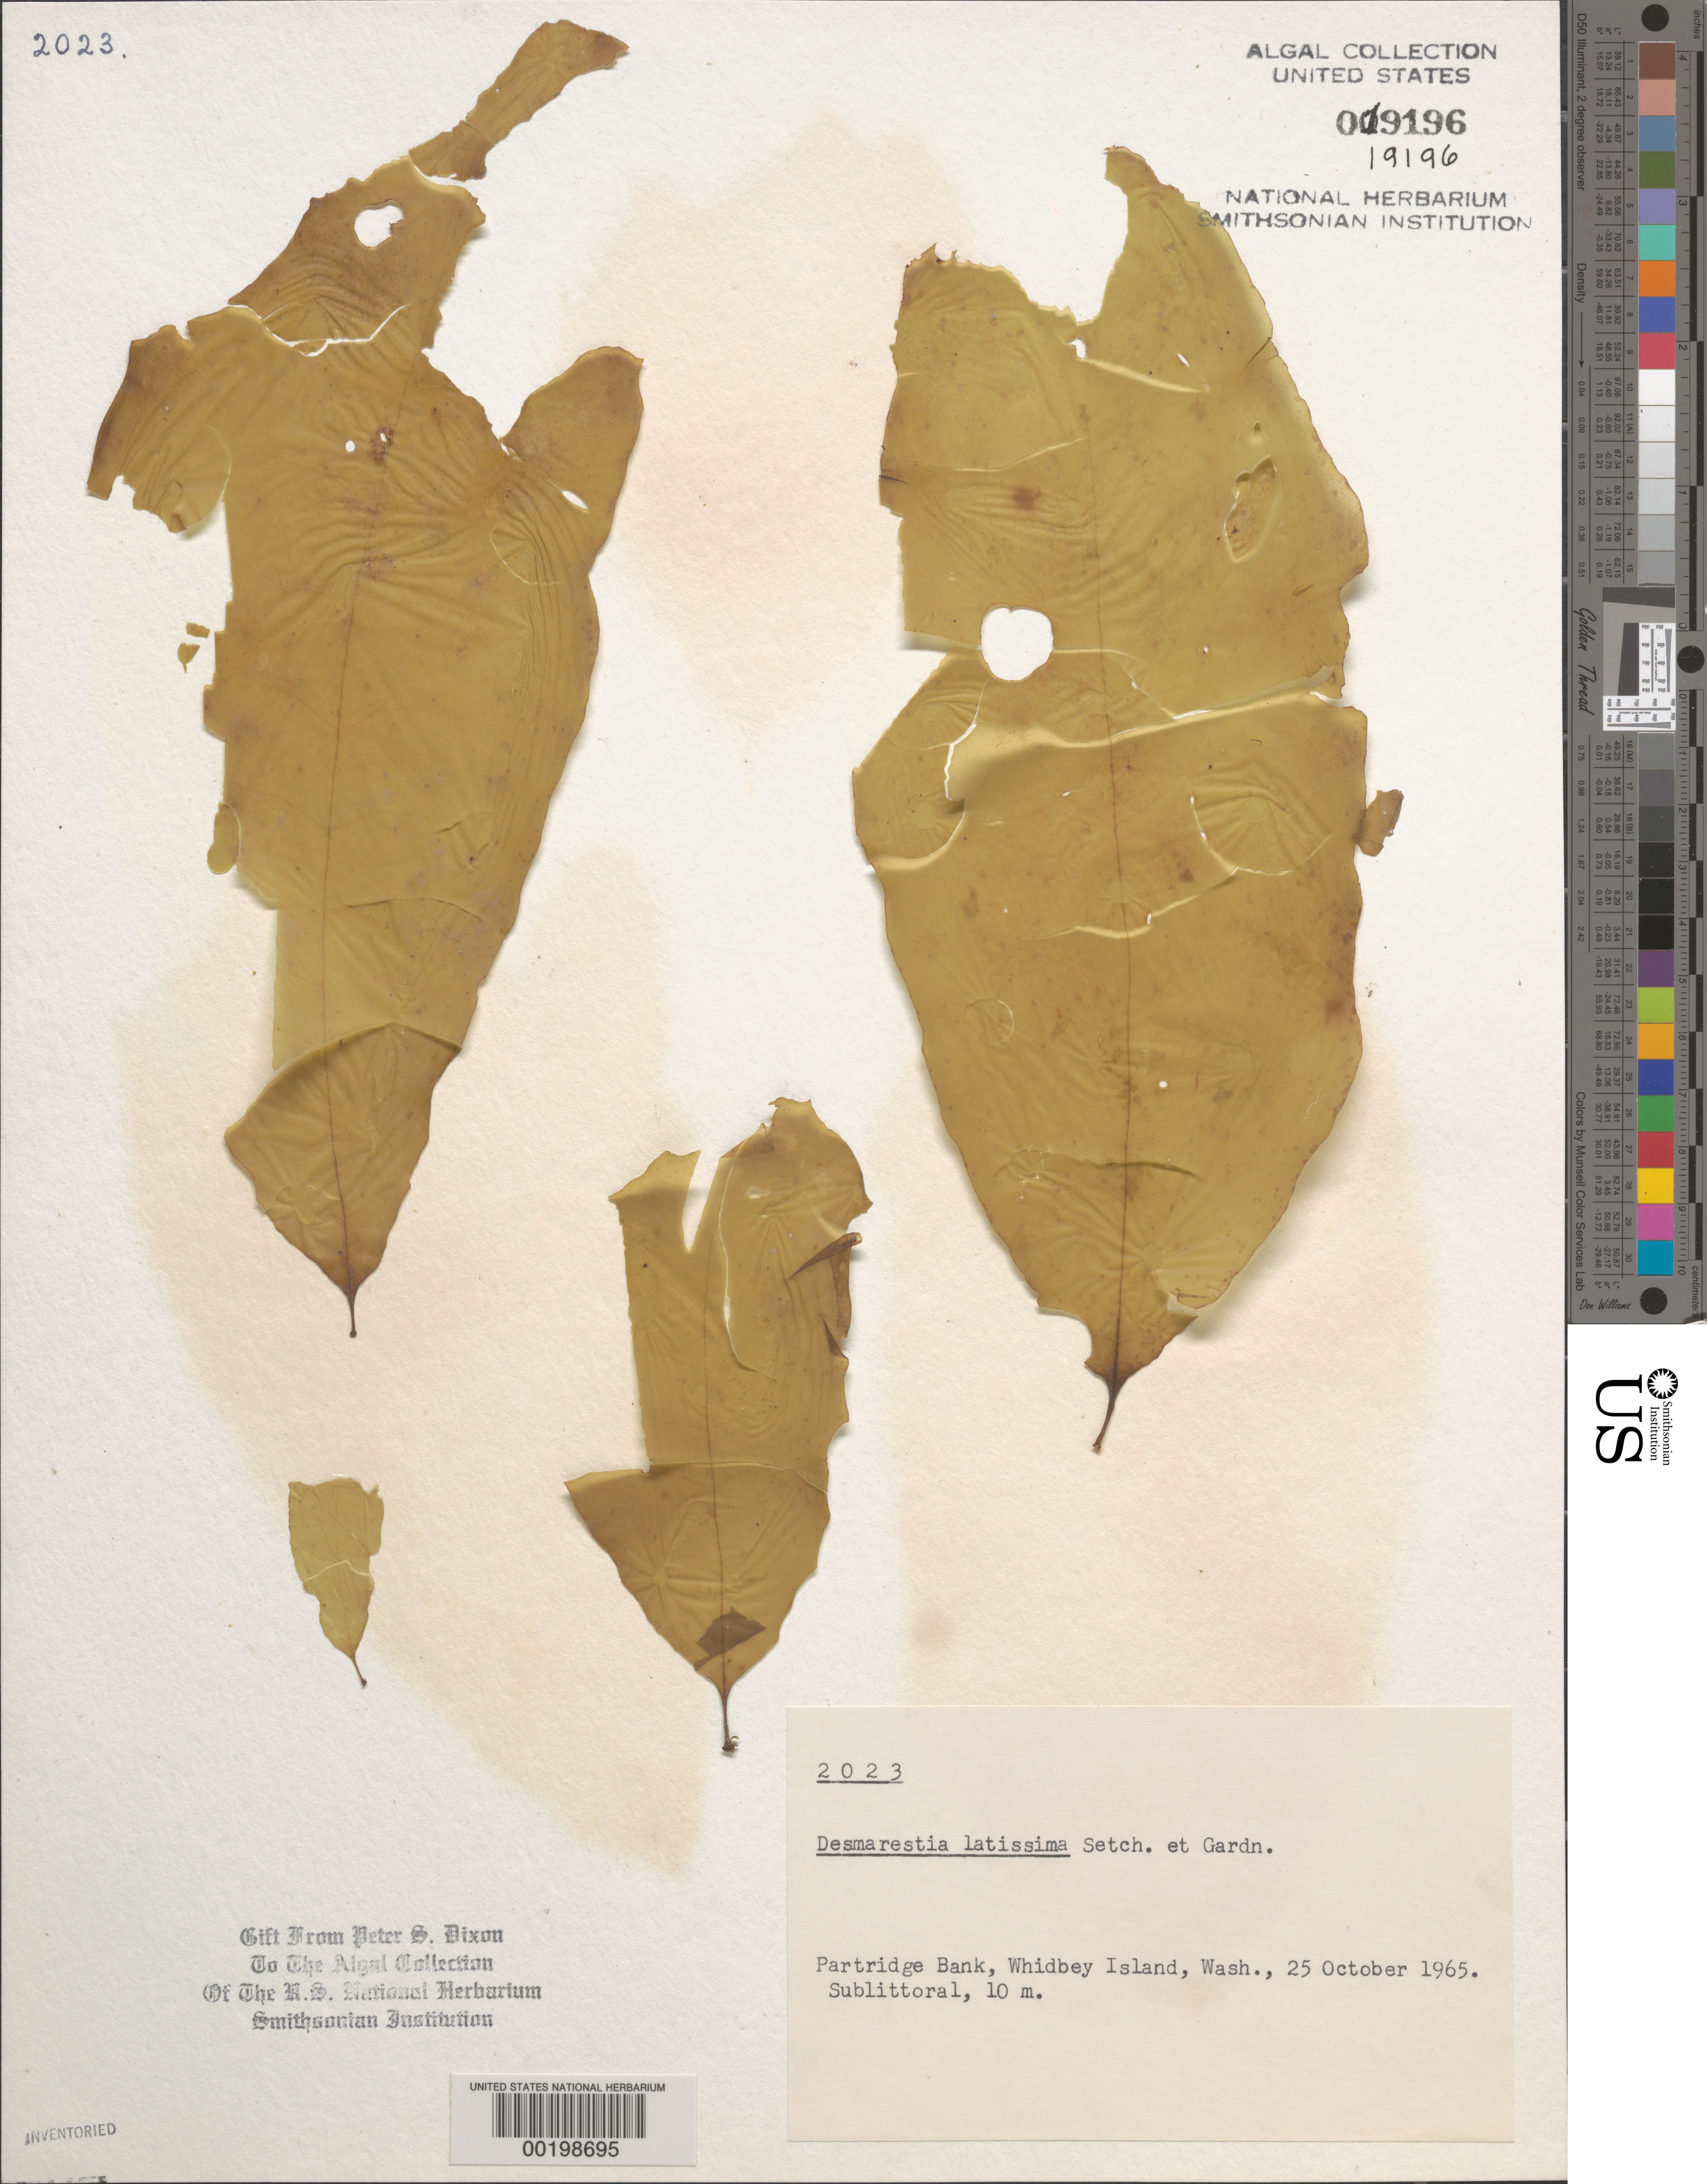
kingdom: Chromista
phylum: Ochrophyta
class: Phaeophyceae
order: Desmarestiales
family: Desmarestiaceae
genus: Desmarestia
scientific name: Desmarestia latissima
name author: Setch. & N.L. Gardner in Pease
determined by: Dixon, P. S.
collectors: P. S. Dixon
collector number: PSD 2023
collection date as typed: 25 Oct 1965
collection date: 1965-10-25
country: United States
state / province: Washington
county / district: Island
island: Whidbey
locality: Partridge Bank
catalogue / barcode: US 19196